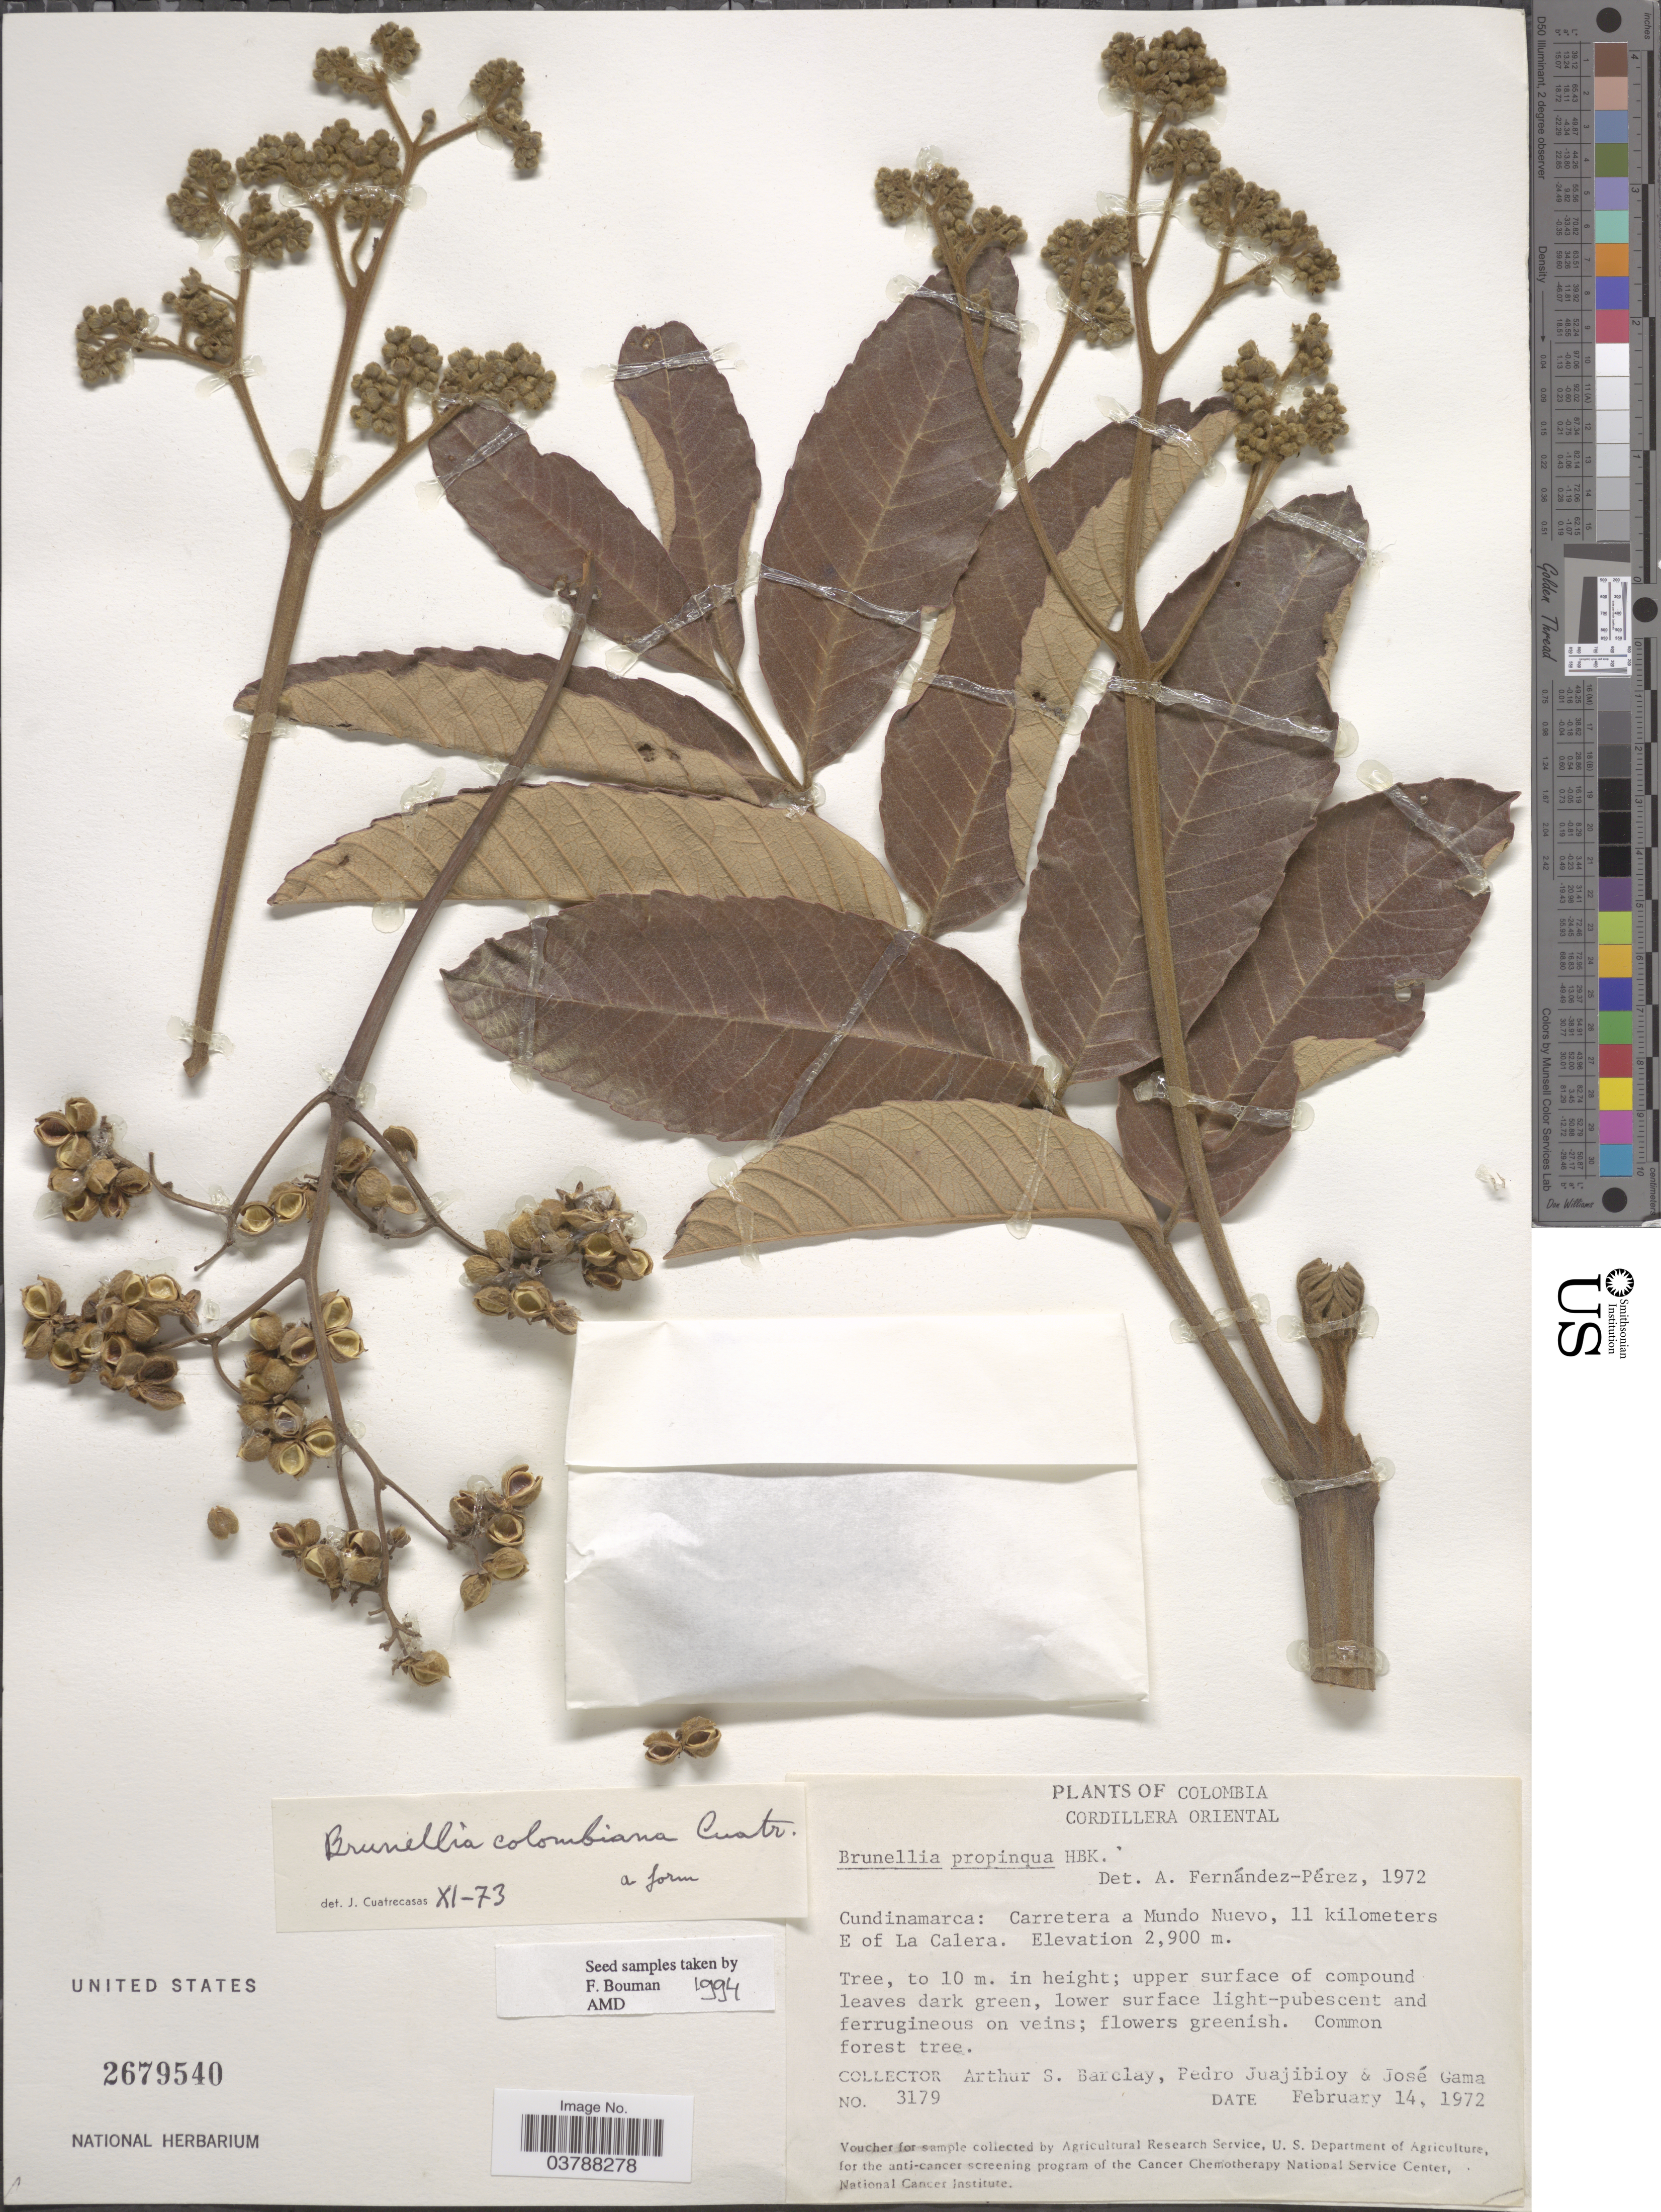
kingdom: Plantae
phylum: Tracheophyta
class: Magnoliopsida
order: Oxalidales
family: Brunelliaceae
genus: Brunellia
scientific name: Brunellia colombiana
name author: Cuatrec.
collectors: A. S. Barclay, P. Juajibioy & J. Gama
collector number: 3179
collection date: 1972-02-14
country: Colombia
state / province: Cundinamarca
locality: Cordillera Oriental. Carretera a Mundo Nuevo, 11 kilometers E of La Calera.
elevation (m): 2900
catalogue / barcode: US 2679540